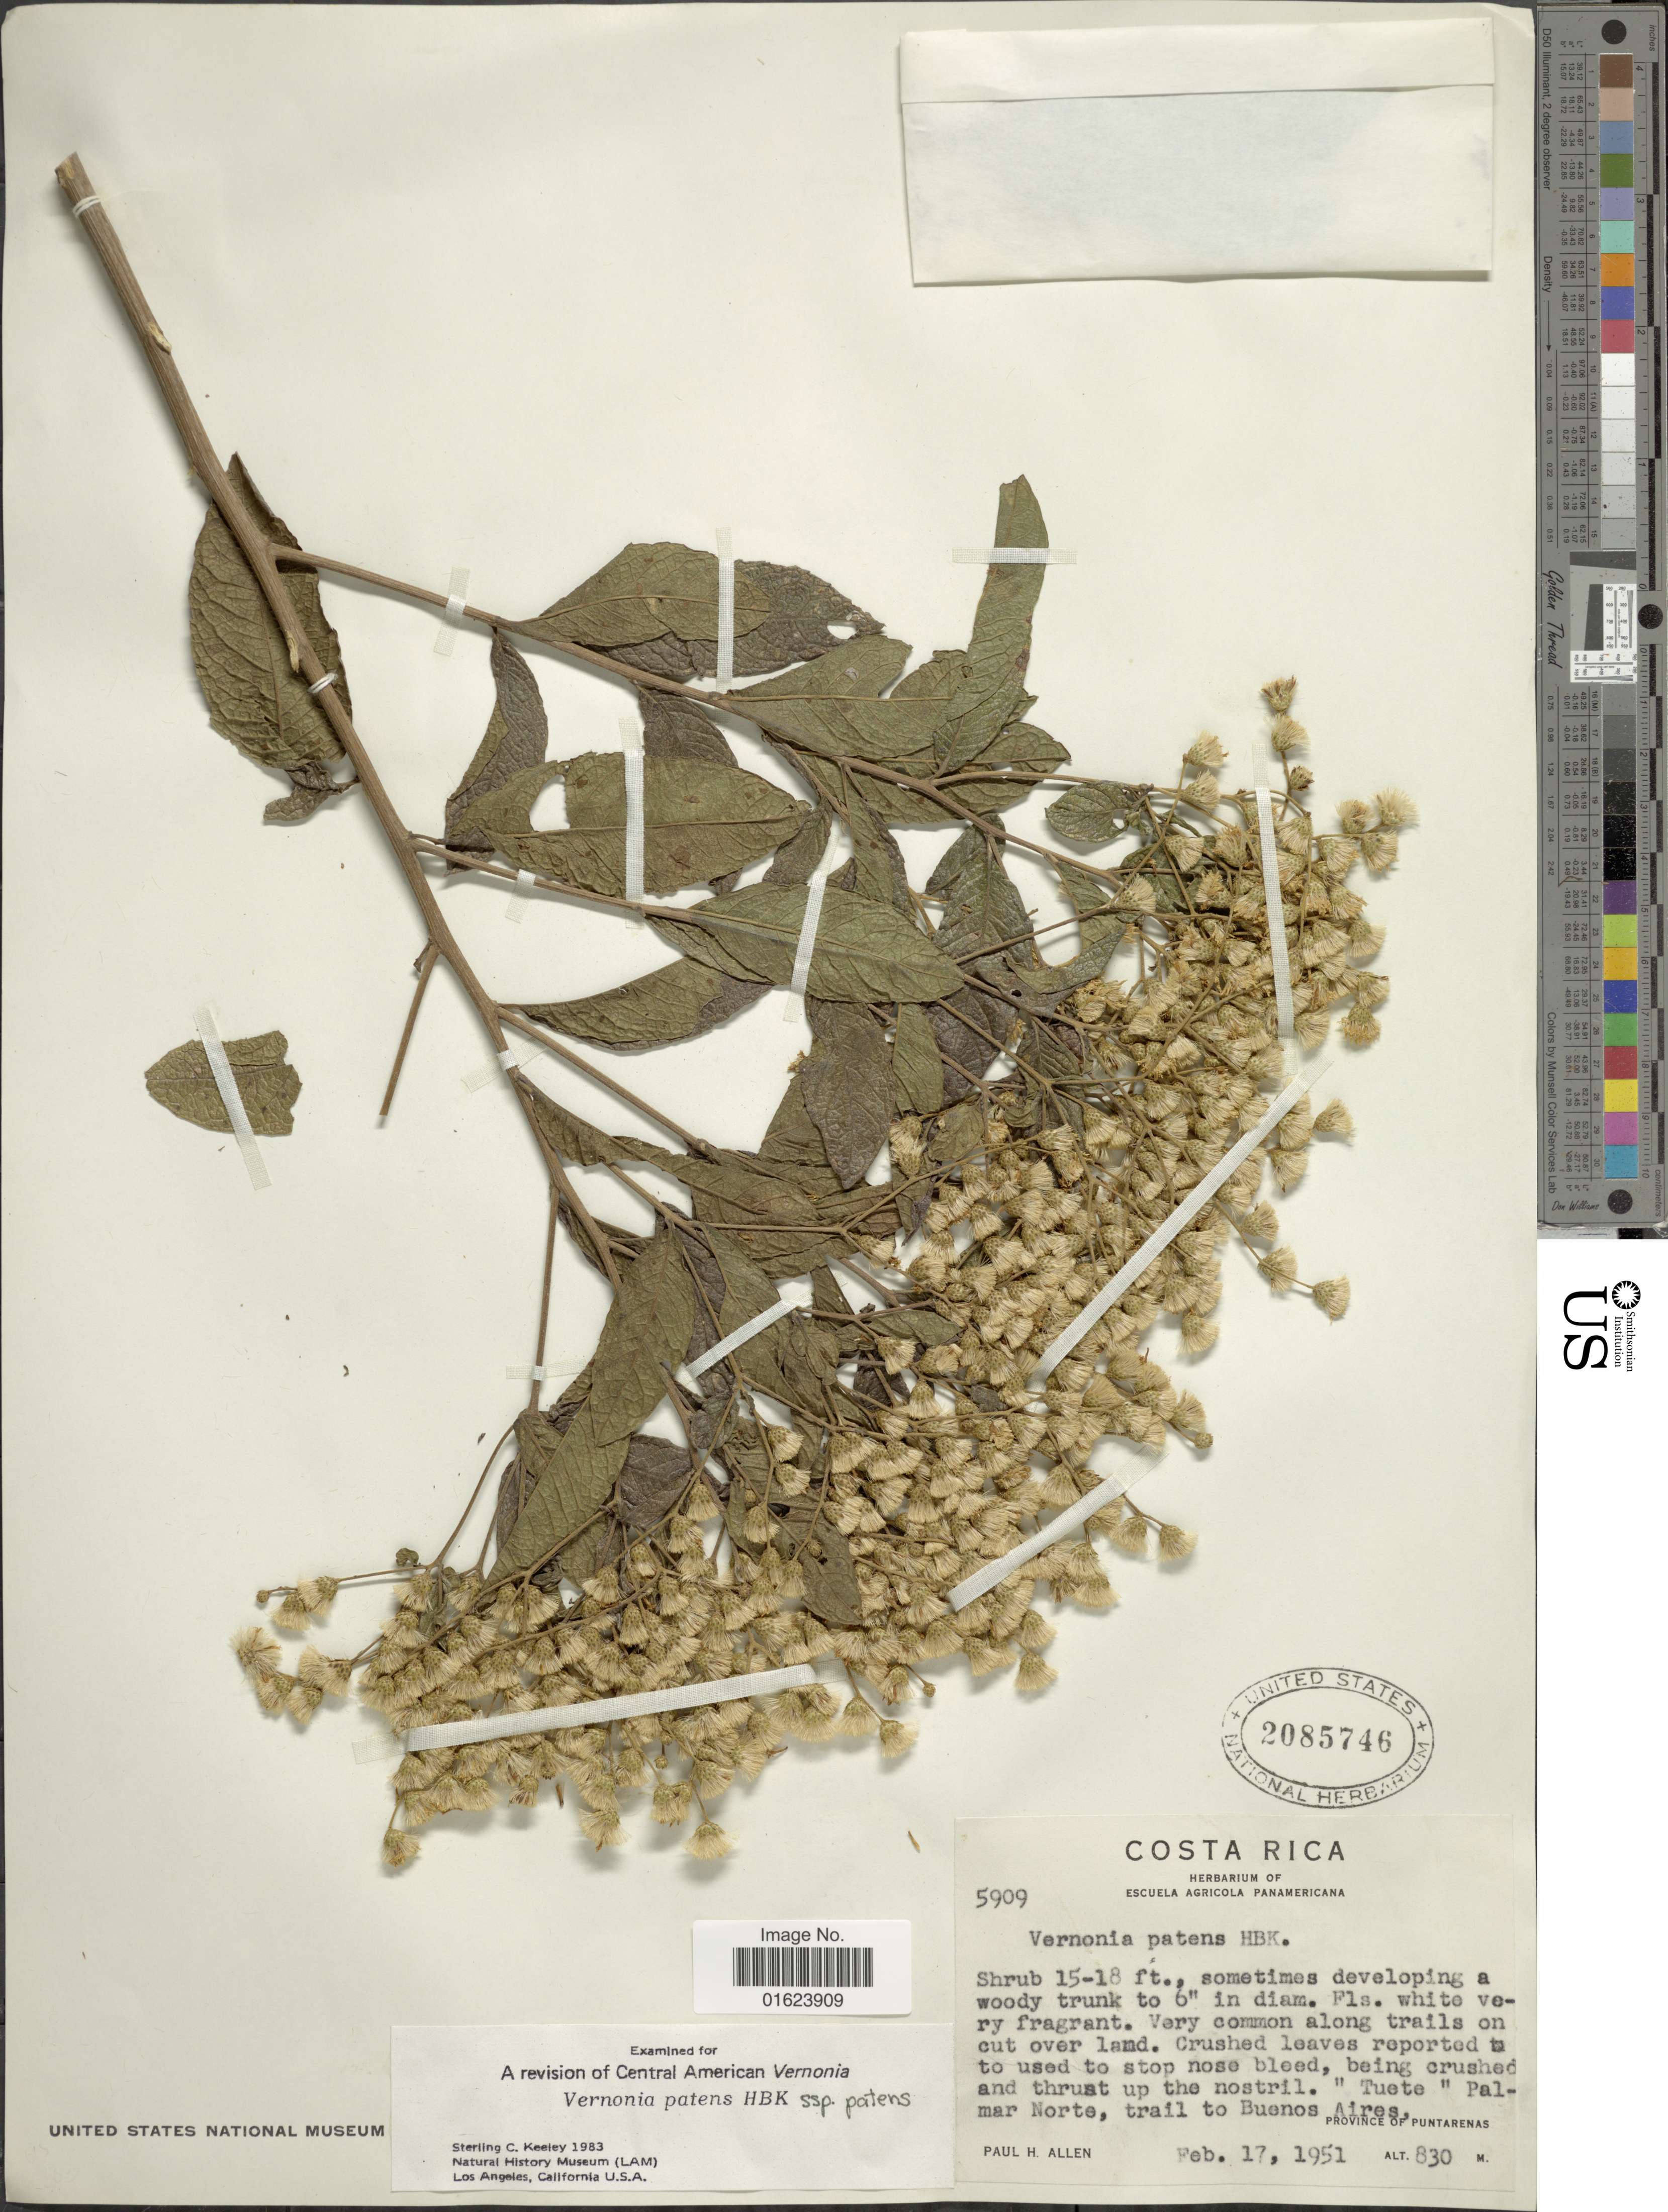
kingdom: Plantae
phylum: Tracheophyta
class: Magnoliopsida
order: Asterales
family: Asteraceae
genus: Vernonanthura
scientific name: Vernonanthura patens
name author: (Kunth) H. Rob.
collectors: P. H. Allen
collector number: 5909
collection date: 1951-02-17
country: Costa Rica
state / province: Puntarenas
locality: Costa Rica. "Tuete" Palmar Norte, trail to Buenos Aires. Province of Puntarenas.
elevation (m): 830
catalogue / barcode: US 2085746